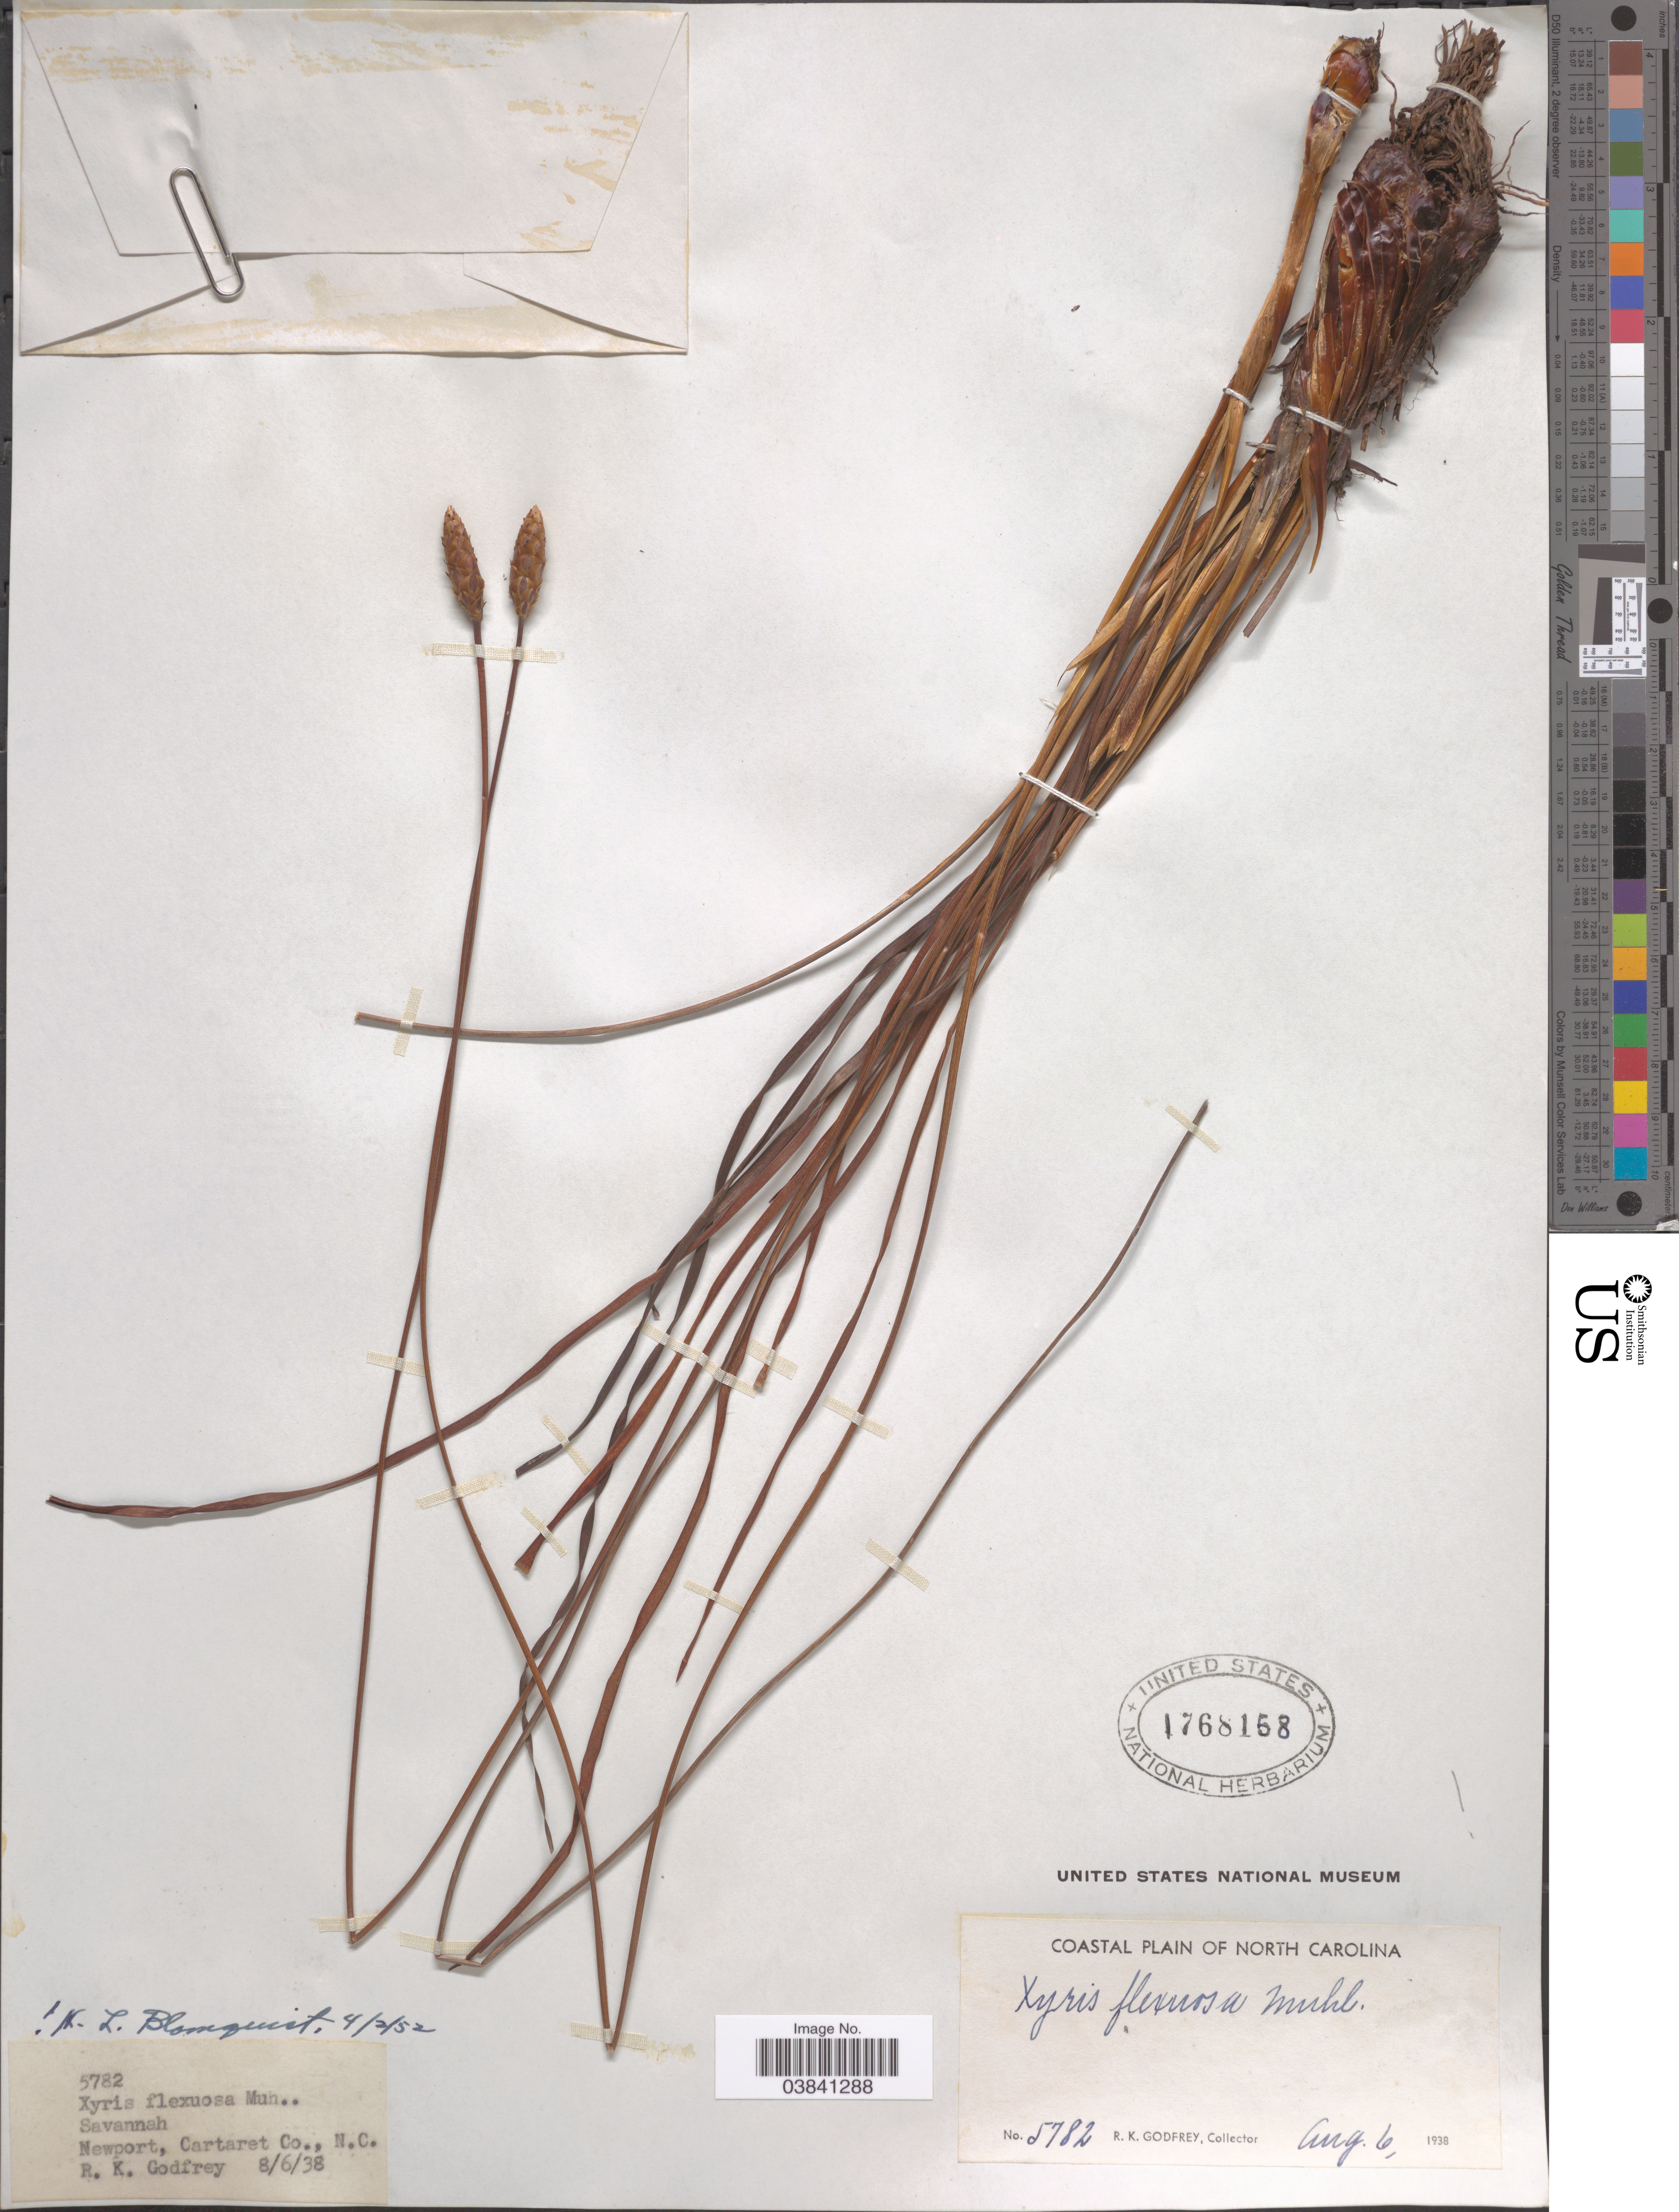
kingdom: Plantae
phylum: Tracheophyta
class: Liliopsida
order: Poales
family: Xyridaceae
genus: Xyris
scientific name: Xyris caroliniana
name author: Walter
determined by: Strong, Mark T., (BOT), Smithsonian Institution - National Museum of Natural History (UNITED STATES)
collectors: R. K. Godfrey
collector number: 5782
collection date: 1938-08-06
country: United States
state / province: North Carolina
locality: Newport, Cartaret Co. Coastal Plain of North Carolina.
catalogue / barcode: US 1768158